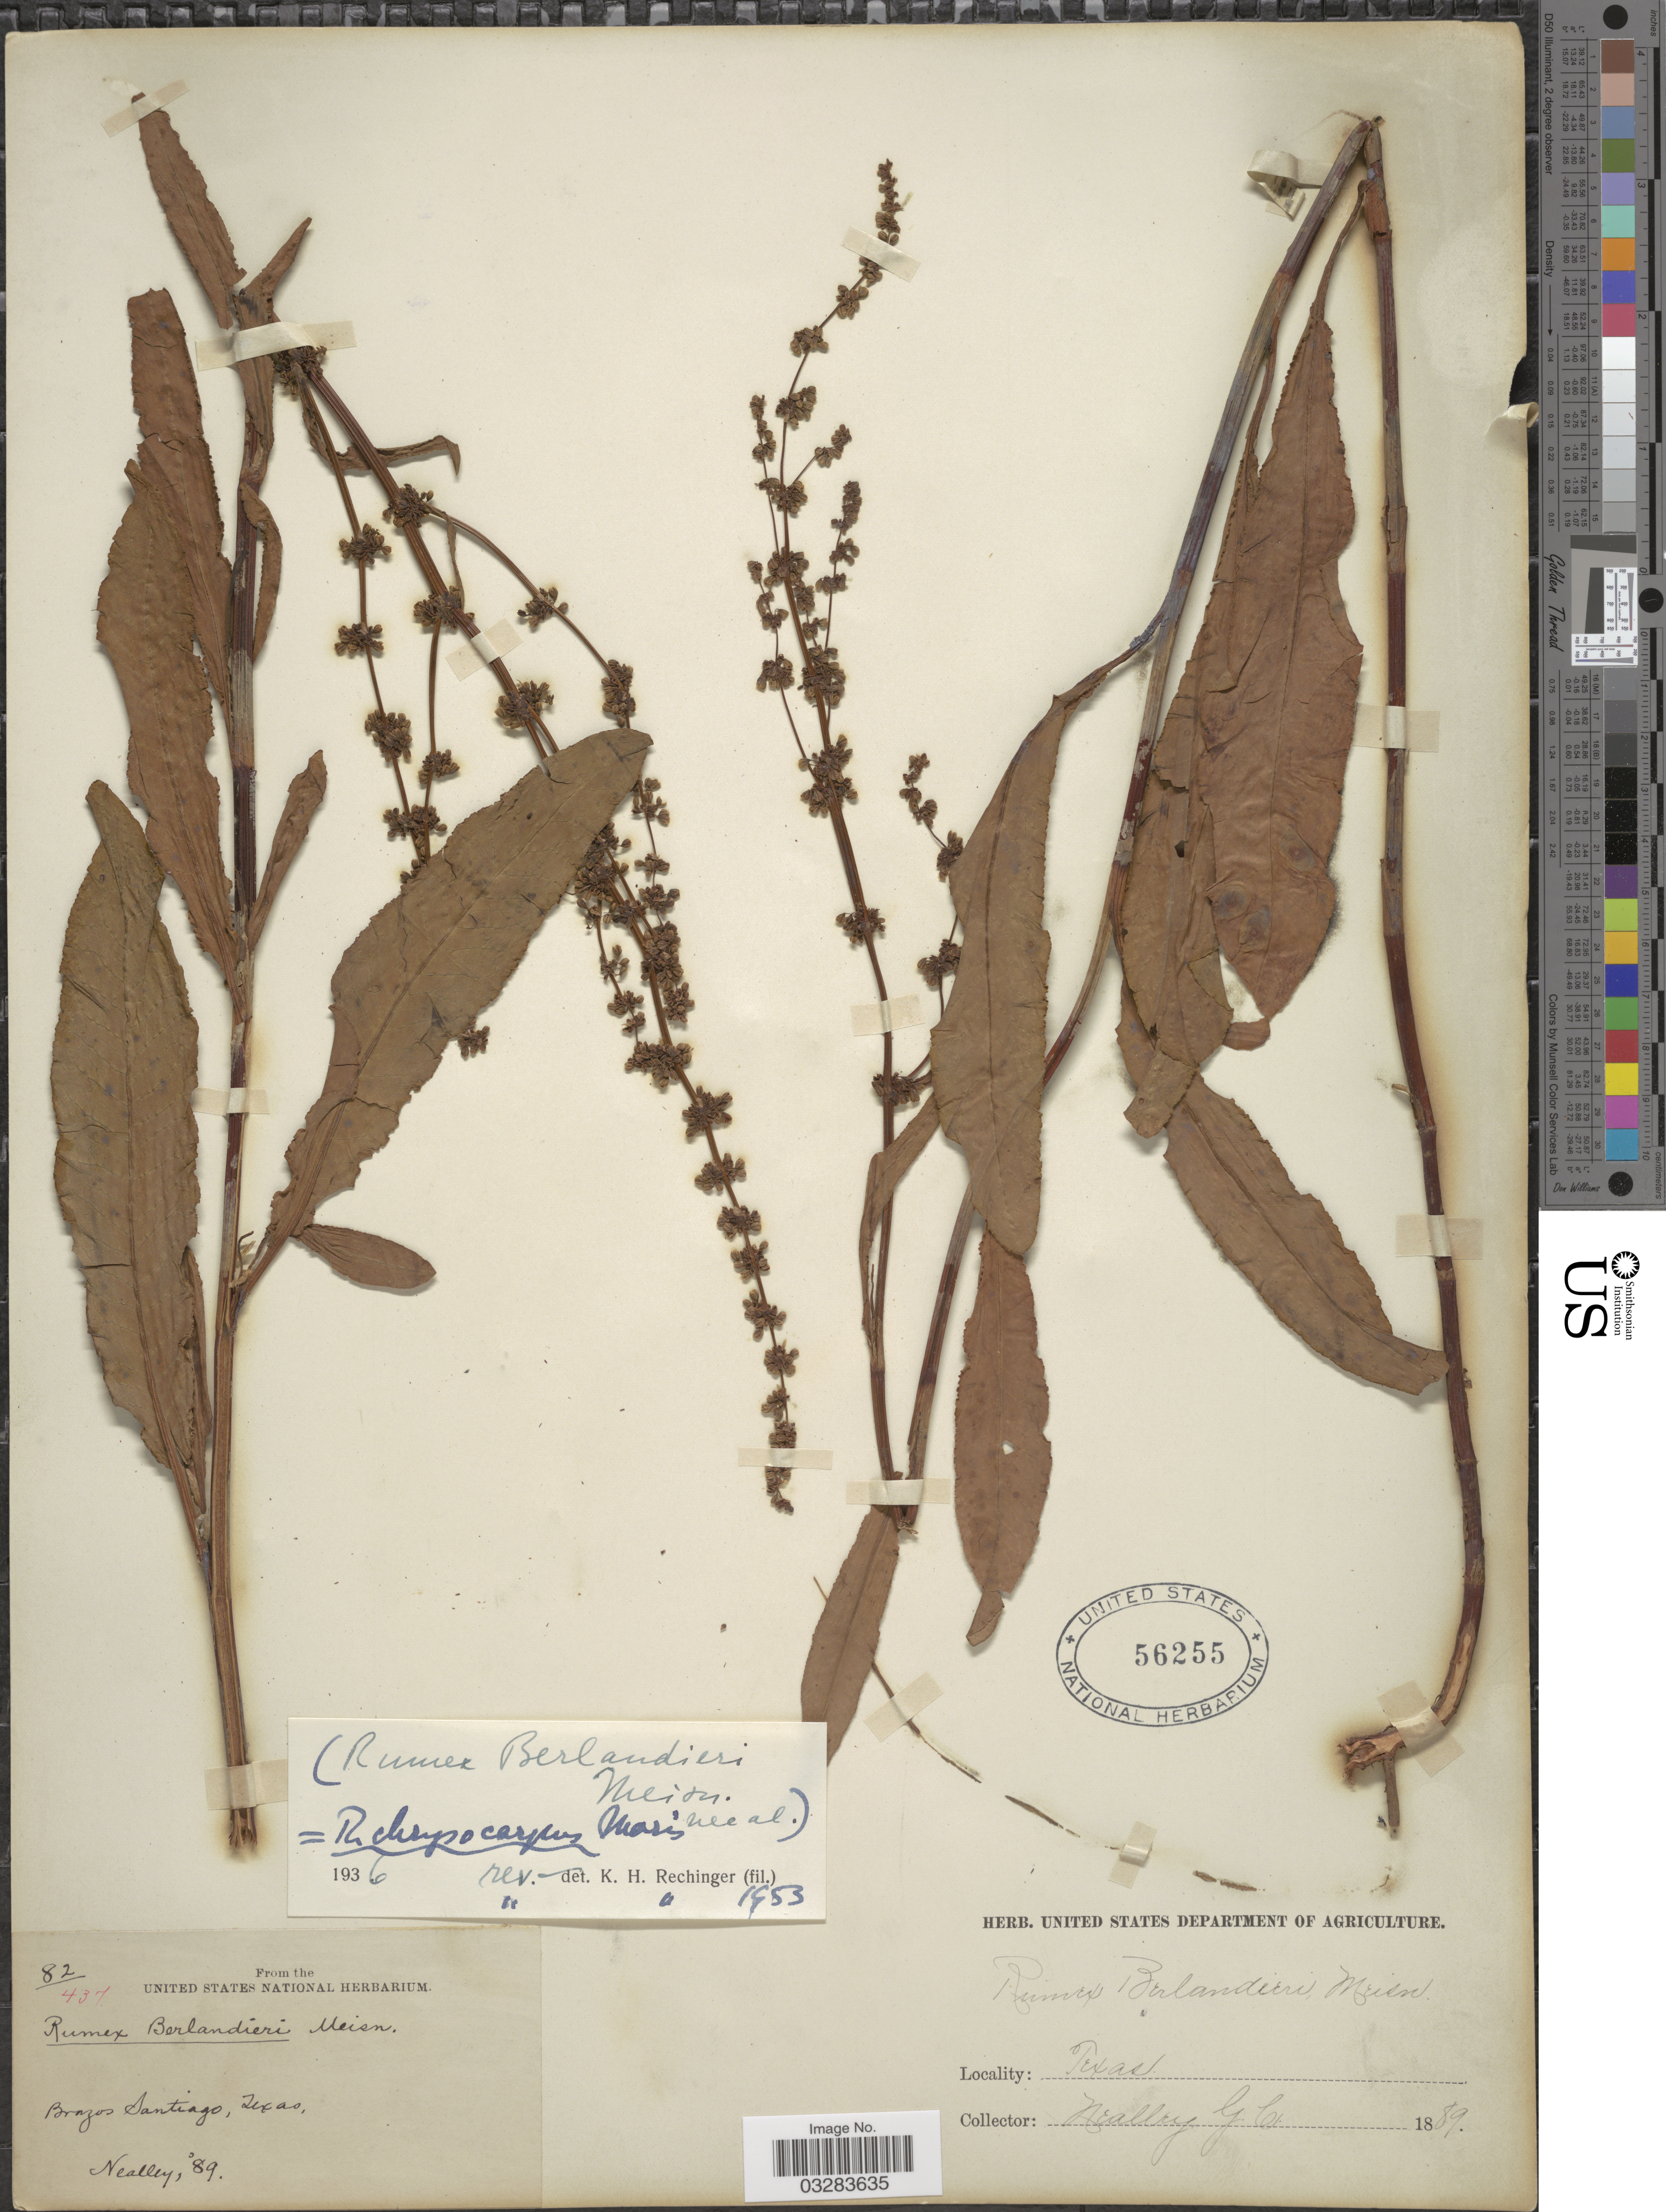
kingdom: Plantae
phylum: Tracheophyta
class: Magnoliopsida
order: Caryophyllales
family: Polygonaceae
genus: Rumex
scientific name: Rumex chrysocarpus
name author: Moris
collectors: G. C. Nealley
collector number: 82/437?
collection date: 1889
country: United States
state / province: Texas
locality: Brazos Santiago.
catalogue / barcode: US 56255